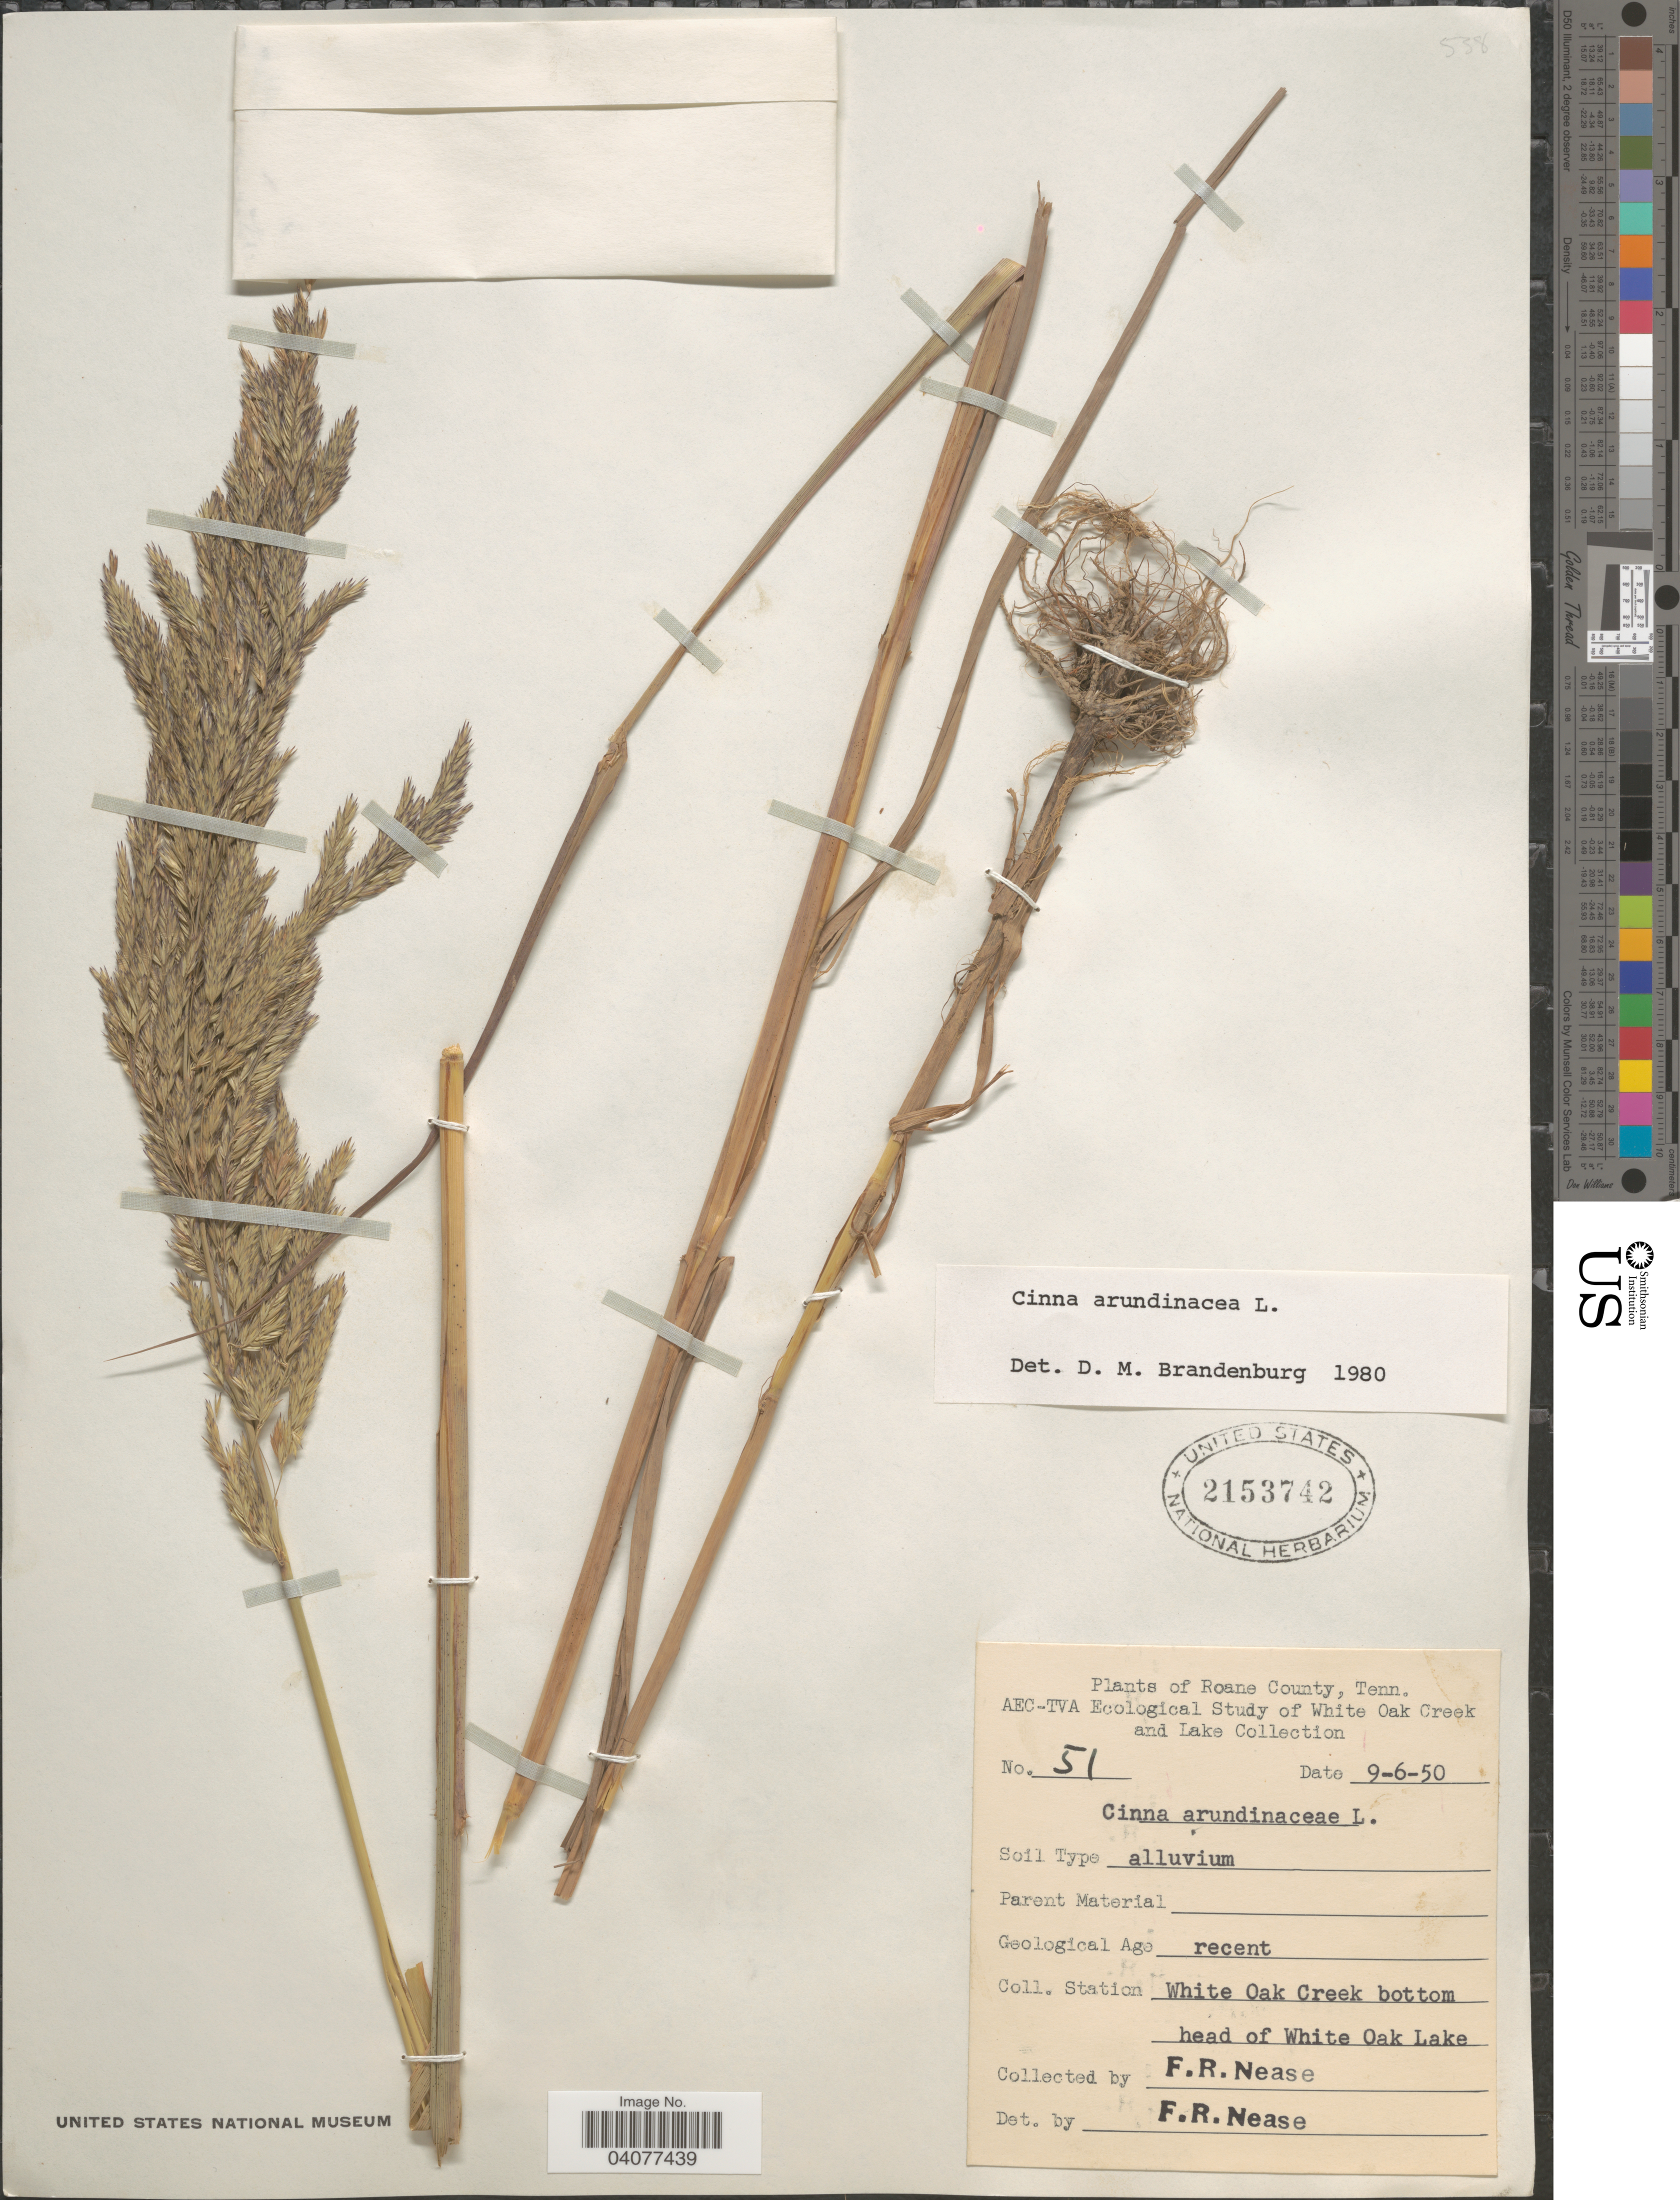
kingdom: Plantae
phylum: Tracheophyta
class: Liliopsida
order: Poales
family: Poaceae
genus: Cinna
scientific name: Cinna arundinacea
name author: L.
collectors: F. Nease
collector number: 51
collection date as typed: Transcribed d/m/y: 6/9/50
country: United States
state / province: Tennessee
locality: Roane County. AEC-TVA Ecological Study of White Oak Creek and Lake Collection. White Oak Creek bottom head of White Oak Lake.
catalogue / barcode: US 2153742